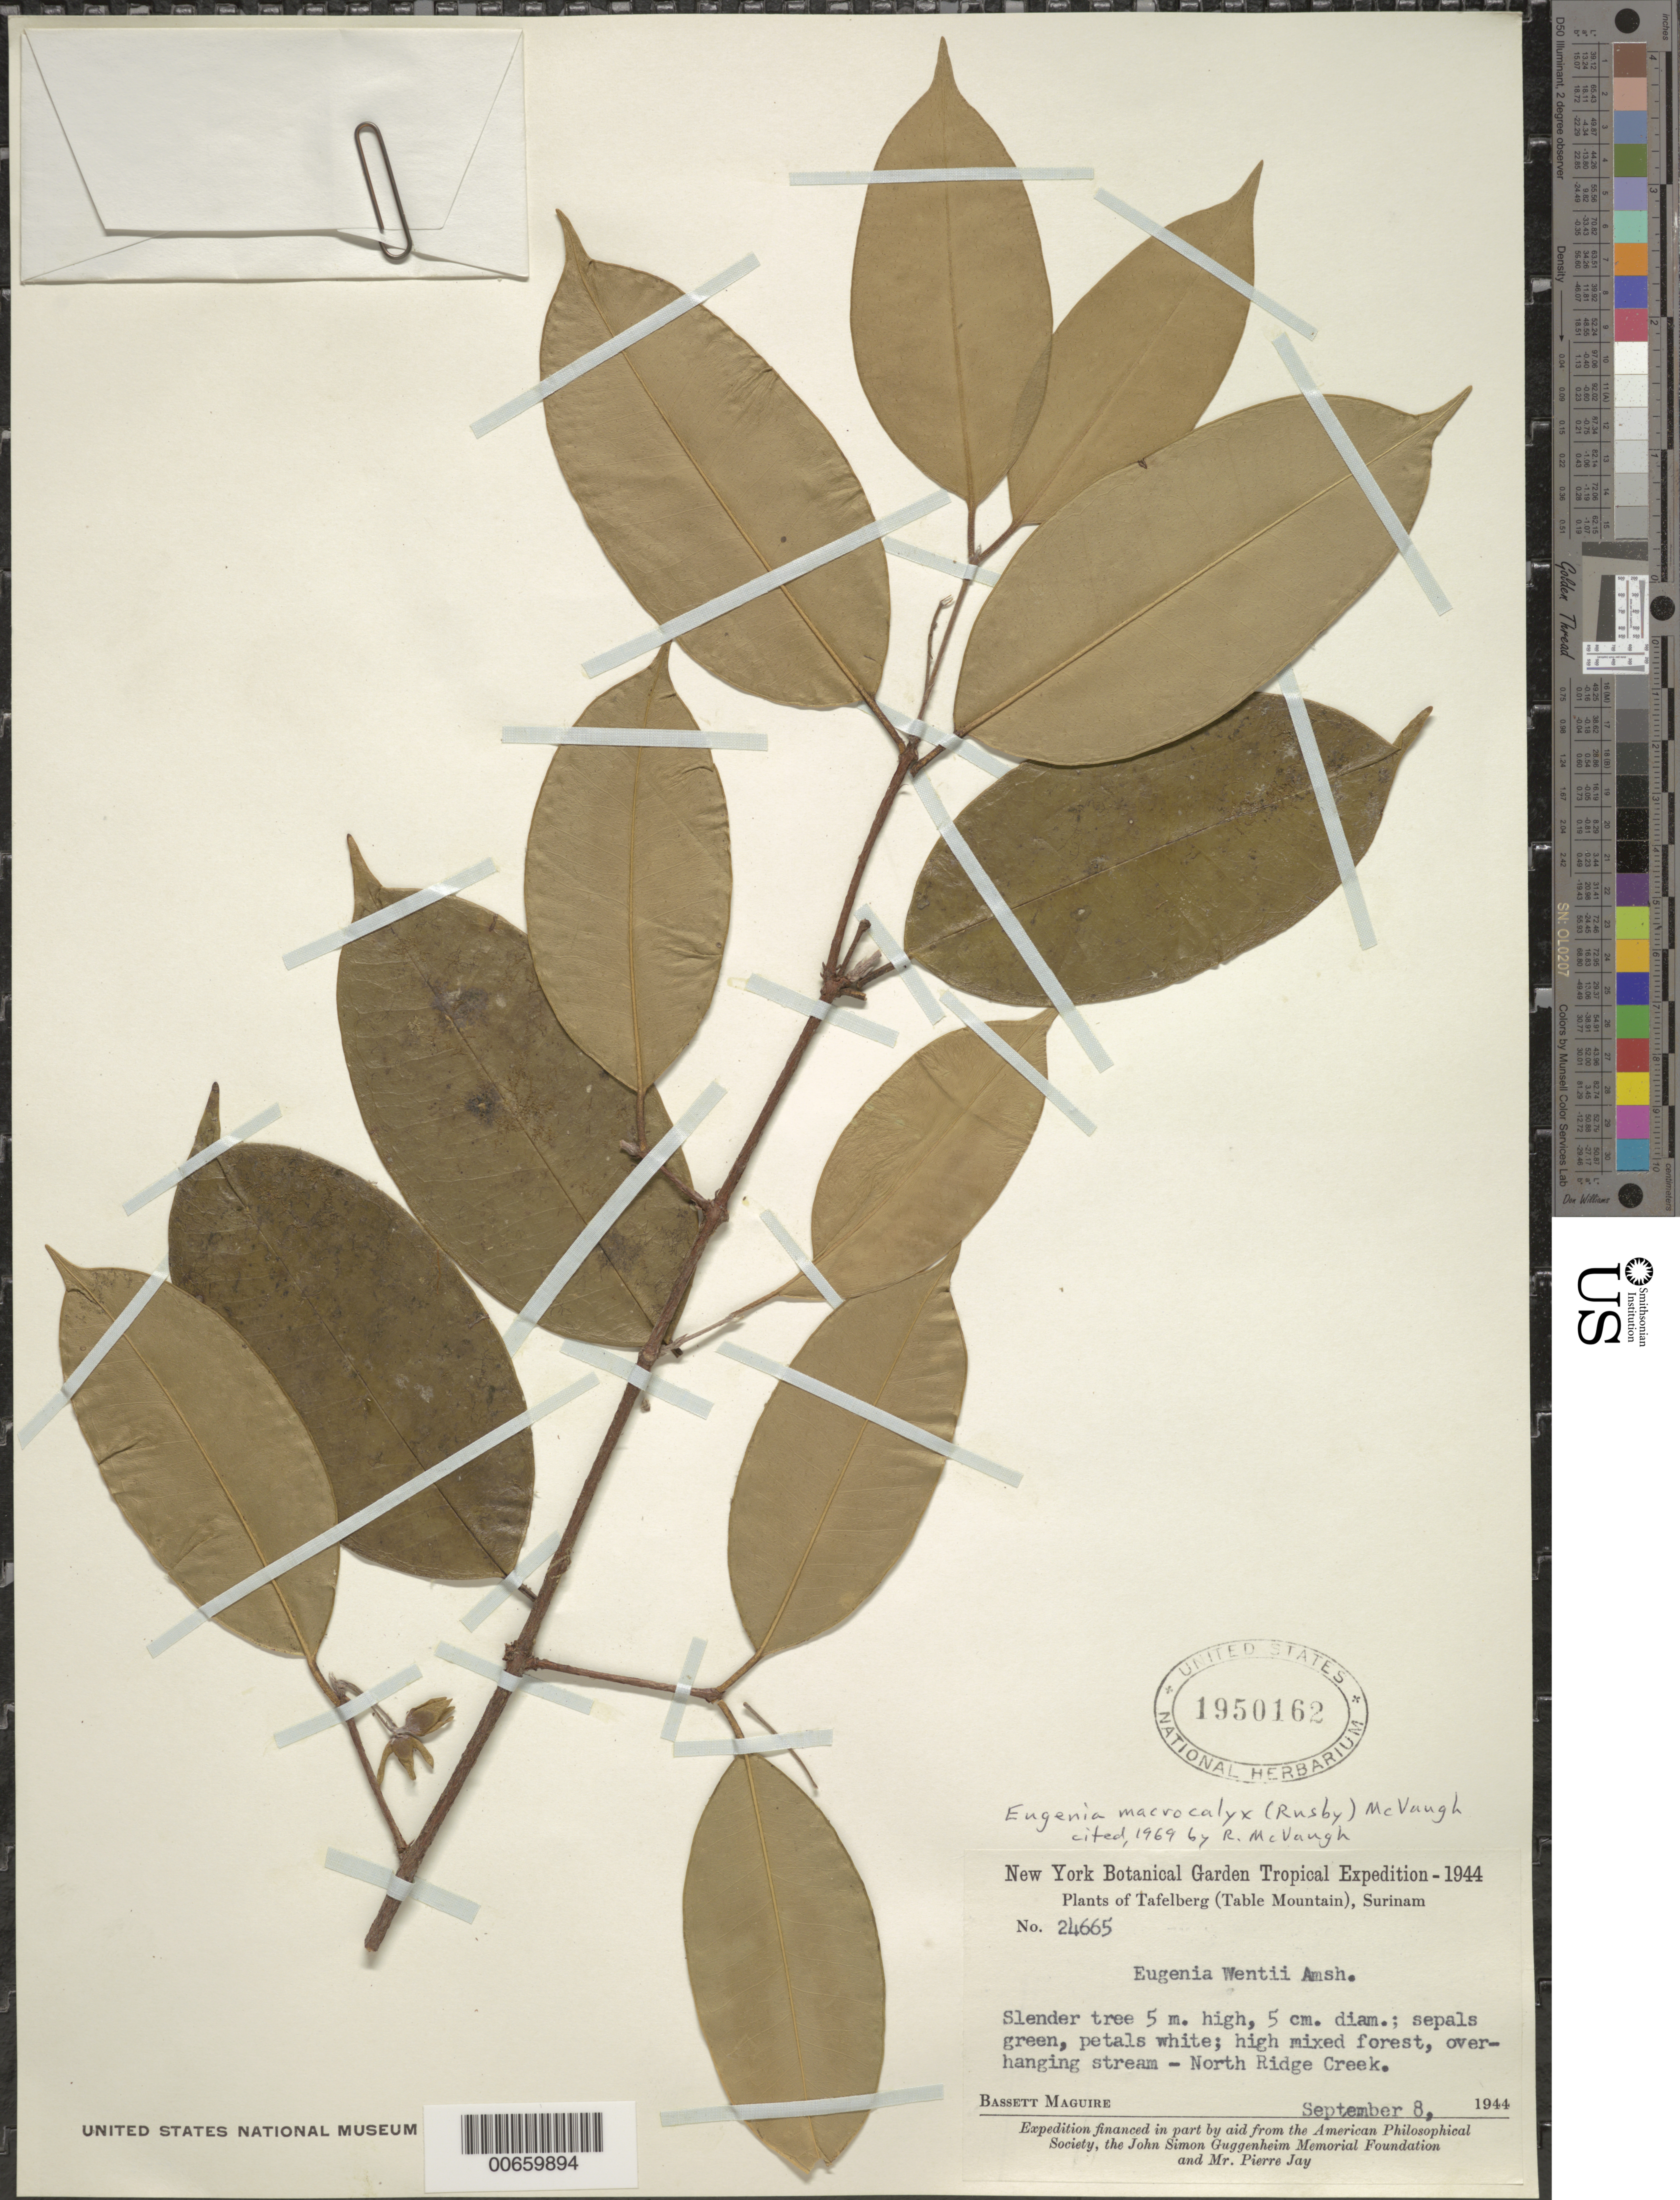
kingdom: Plantae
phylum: Tracheophyta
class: Magnoliopsida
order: Myrtales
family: Myrtaceae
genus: Eugenia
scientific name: Eugenia wentii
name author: Amshoff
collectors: B. Maguire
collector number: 24665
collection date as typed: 8-Sep-44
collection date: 1944-09-08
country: Suriname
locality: Tafelberg (Table Mountain), North Ridge Cascade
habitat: High mixed forest, overhanging stream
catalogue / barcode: US 1950162